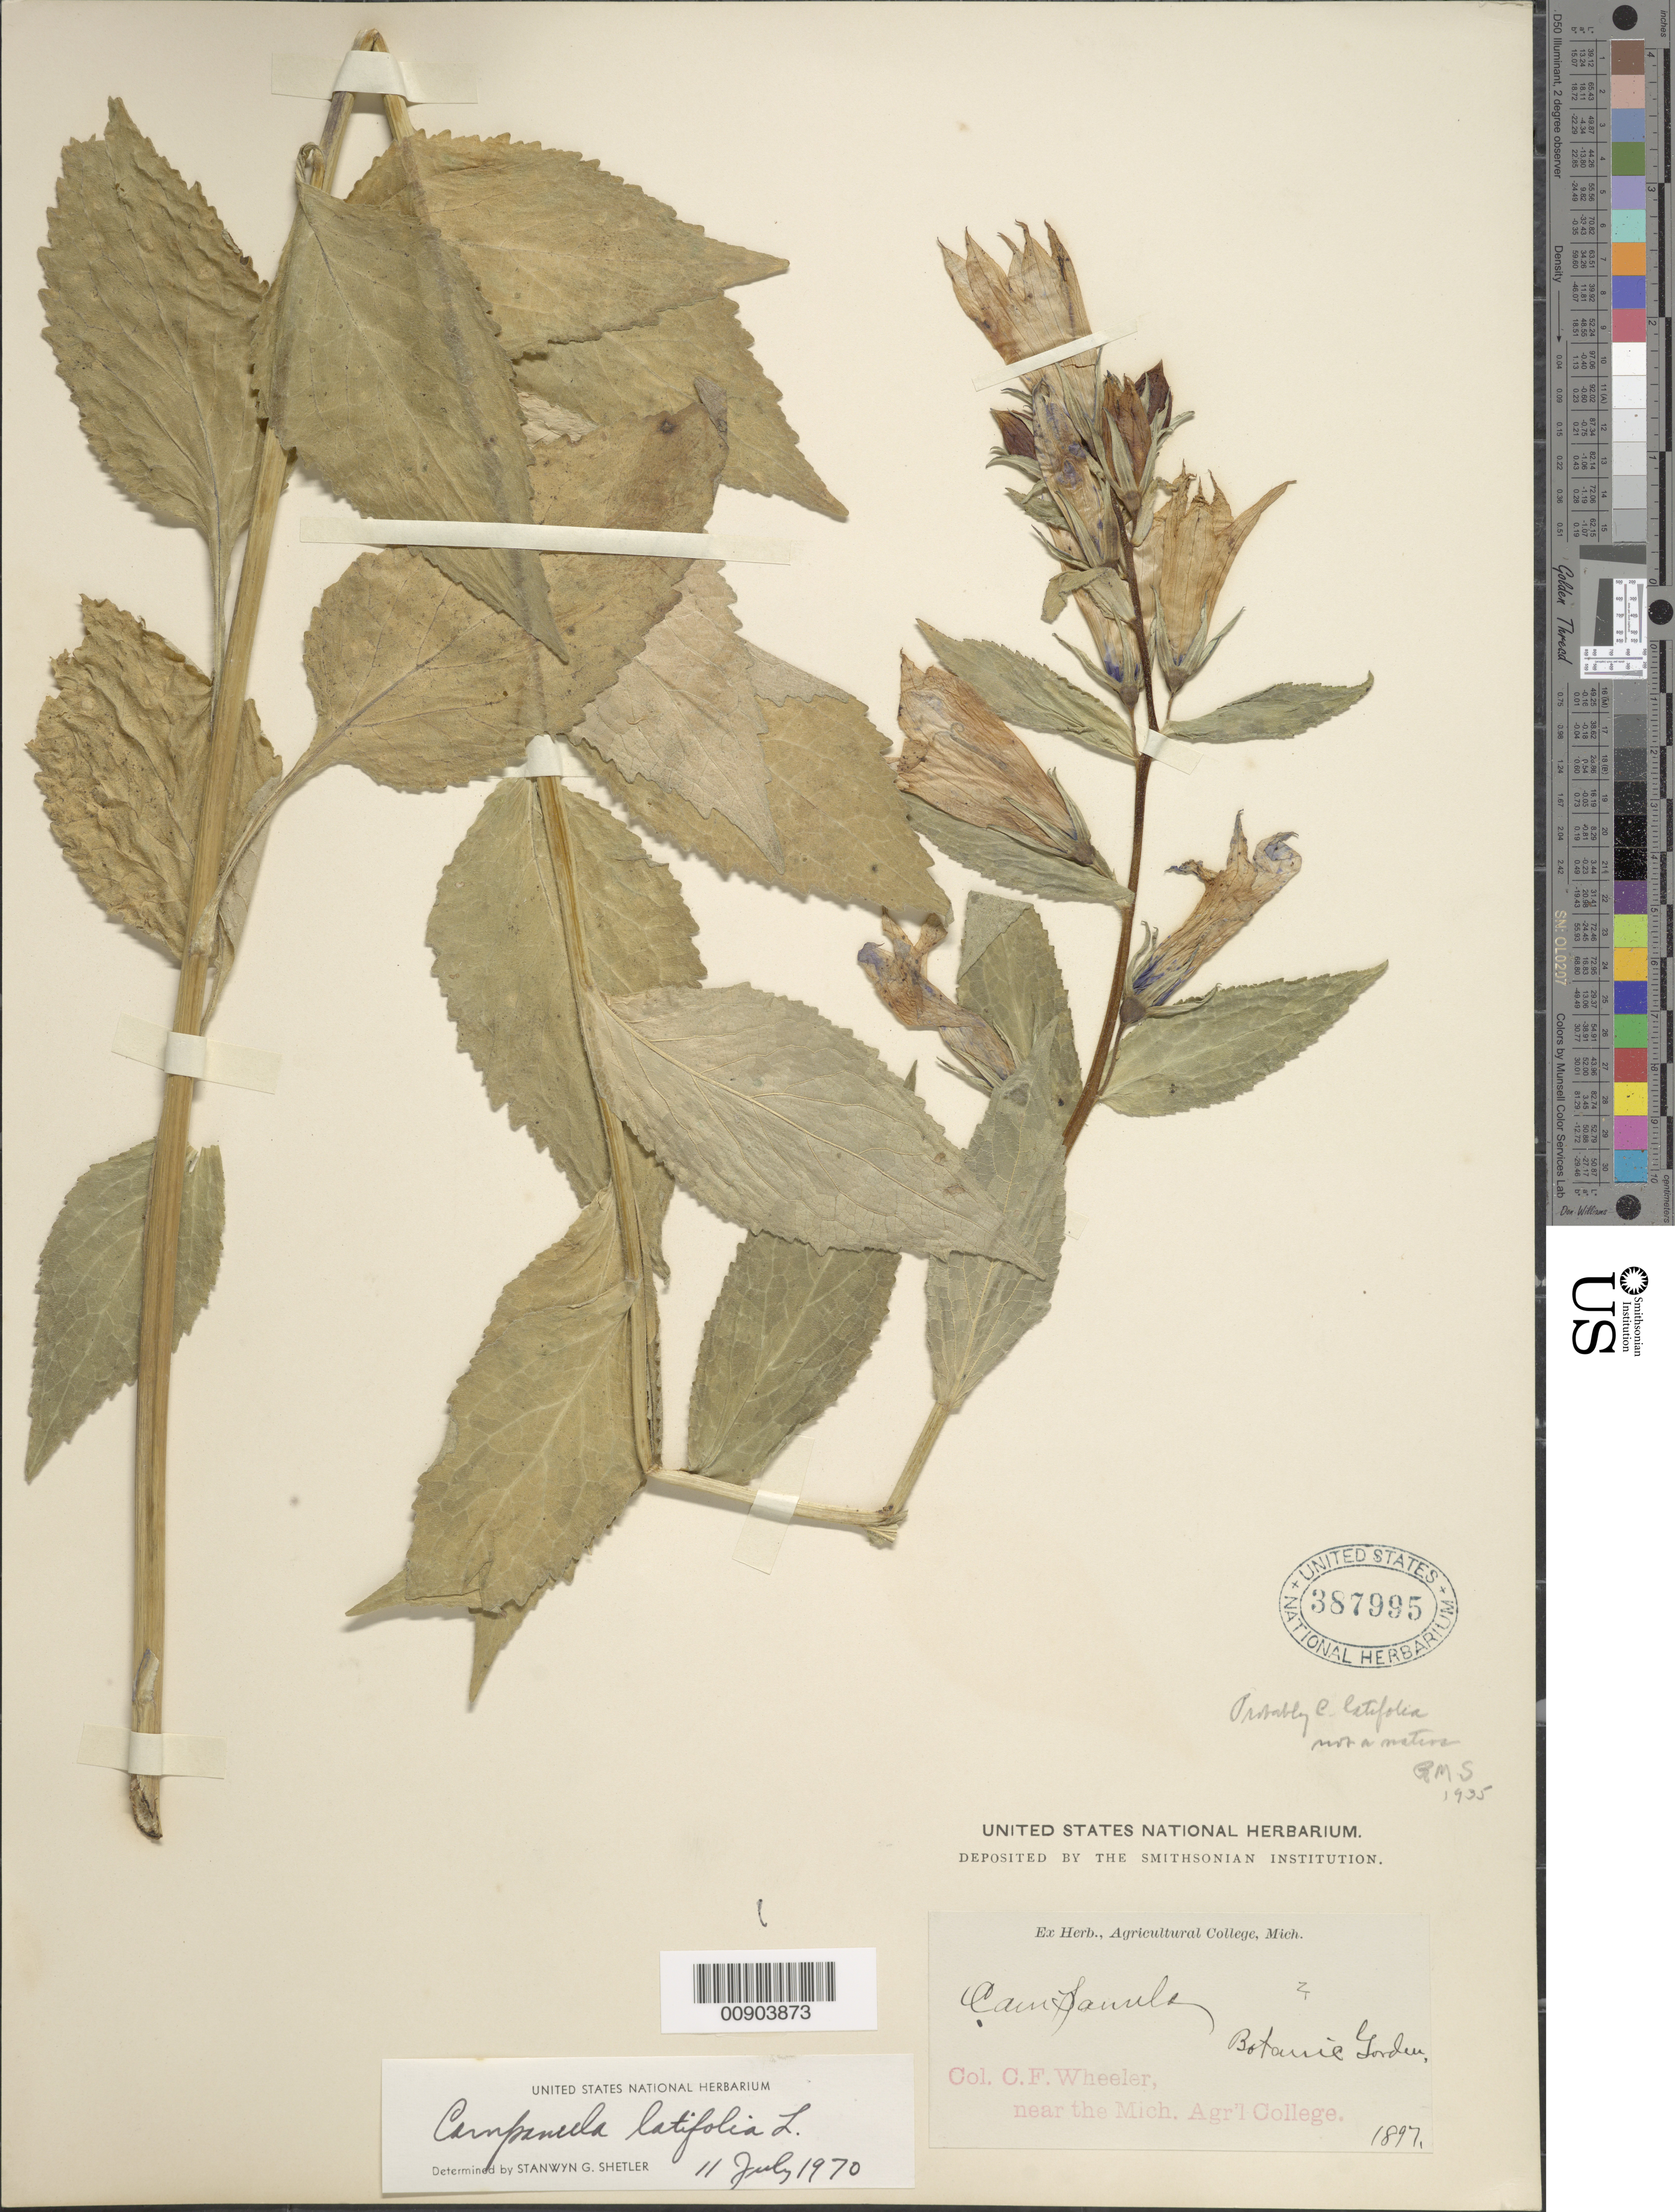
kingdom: Plantae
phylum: Tracheophyta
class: Magnoliopsida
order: Asterales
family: Campanulaceae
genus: Campanula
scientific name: Campanula latifolia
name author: L.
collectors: C. Wheeler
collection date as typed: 1897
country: United States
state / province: Michigan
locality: Botanic Garden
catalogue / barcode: US 387995